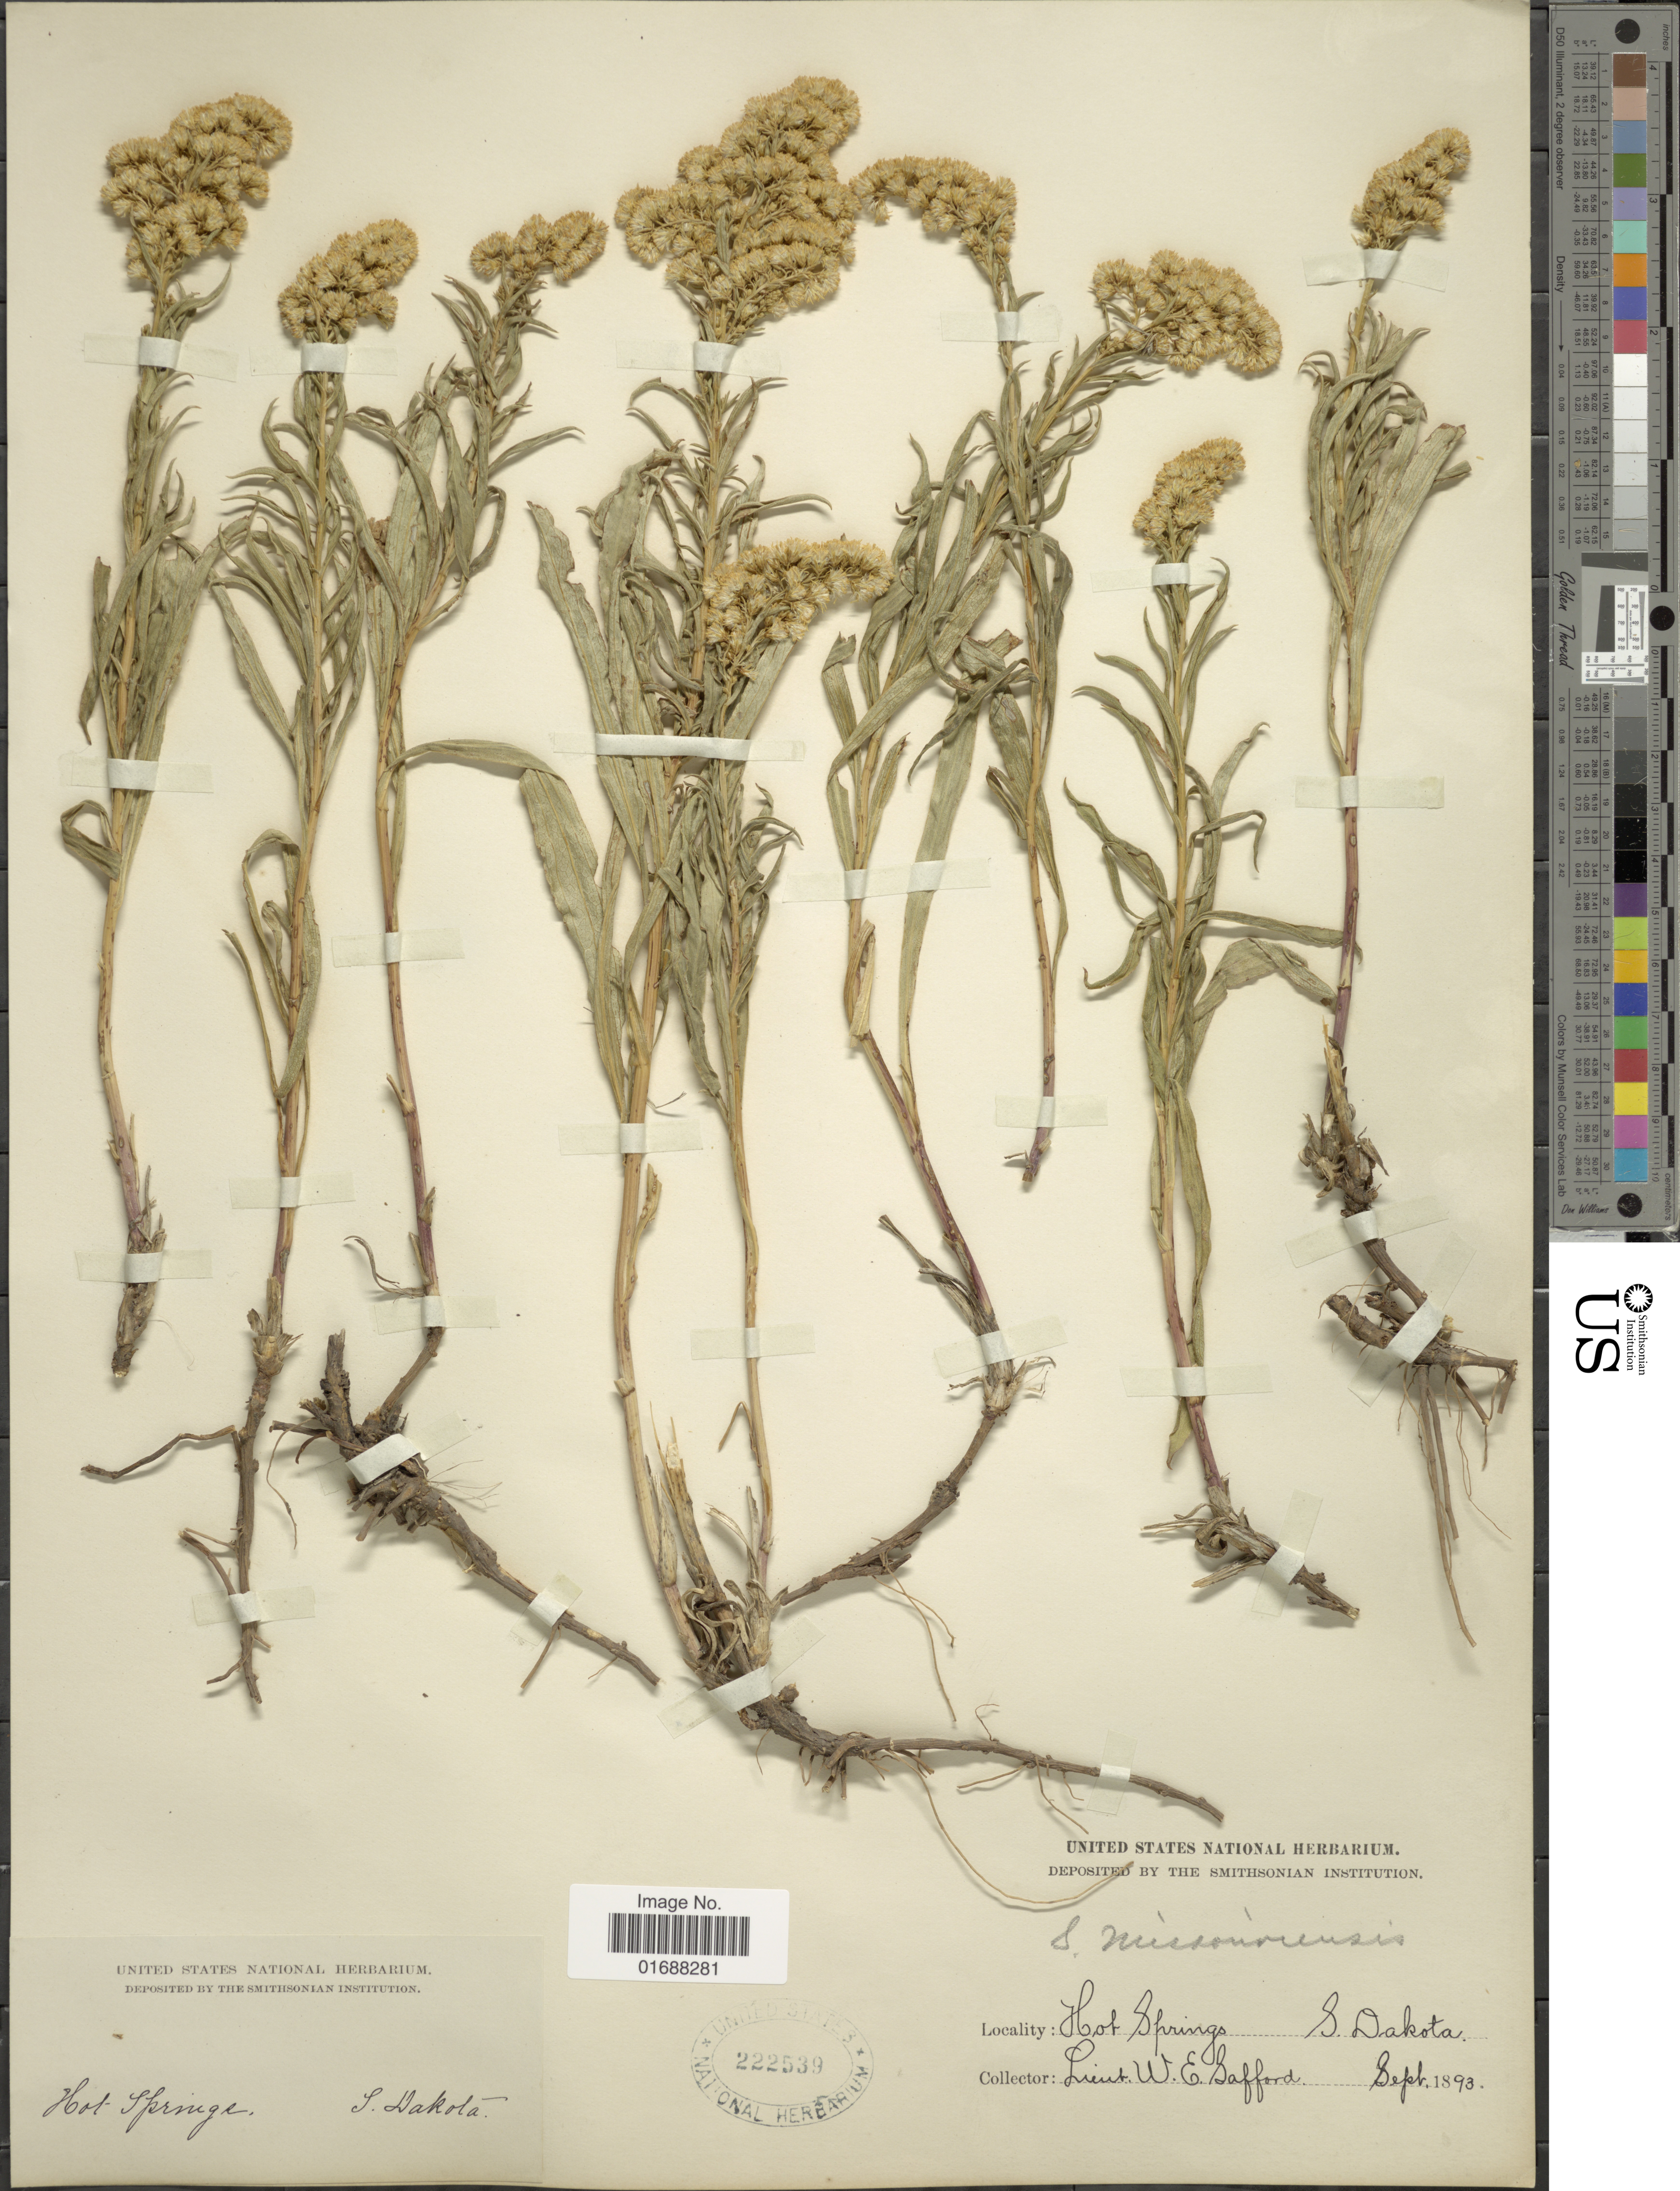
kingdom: Plantae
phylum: Tracheophyta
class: Magnoliopsida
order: Asterales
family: Asteraceae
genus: Solidago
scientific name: Solidago missouriensis var. missouriensis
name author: Nutt.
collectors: W. E. Safford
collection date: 1893-09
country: United States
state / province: South Dakota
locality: Hot Springs, South Dakota.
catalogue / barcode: US 222539